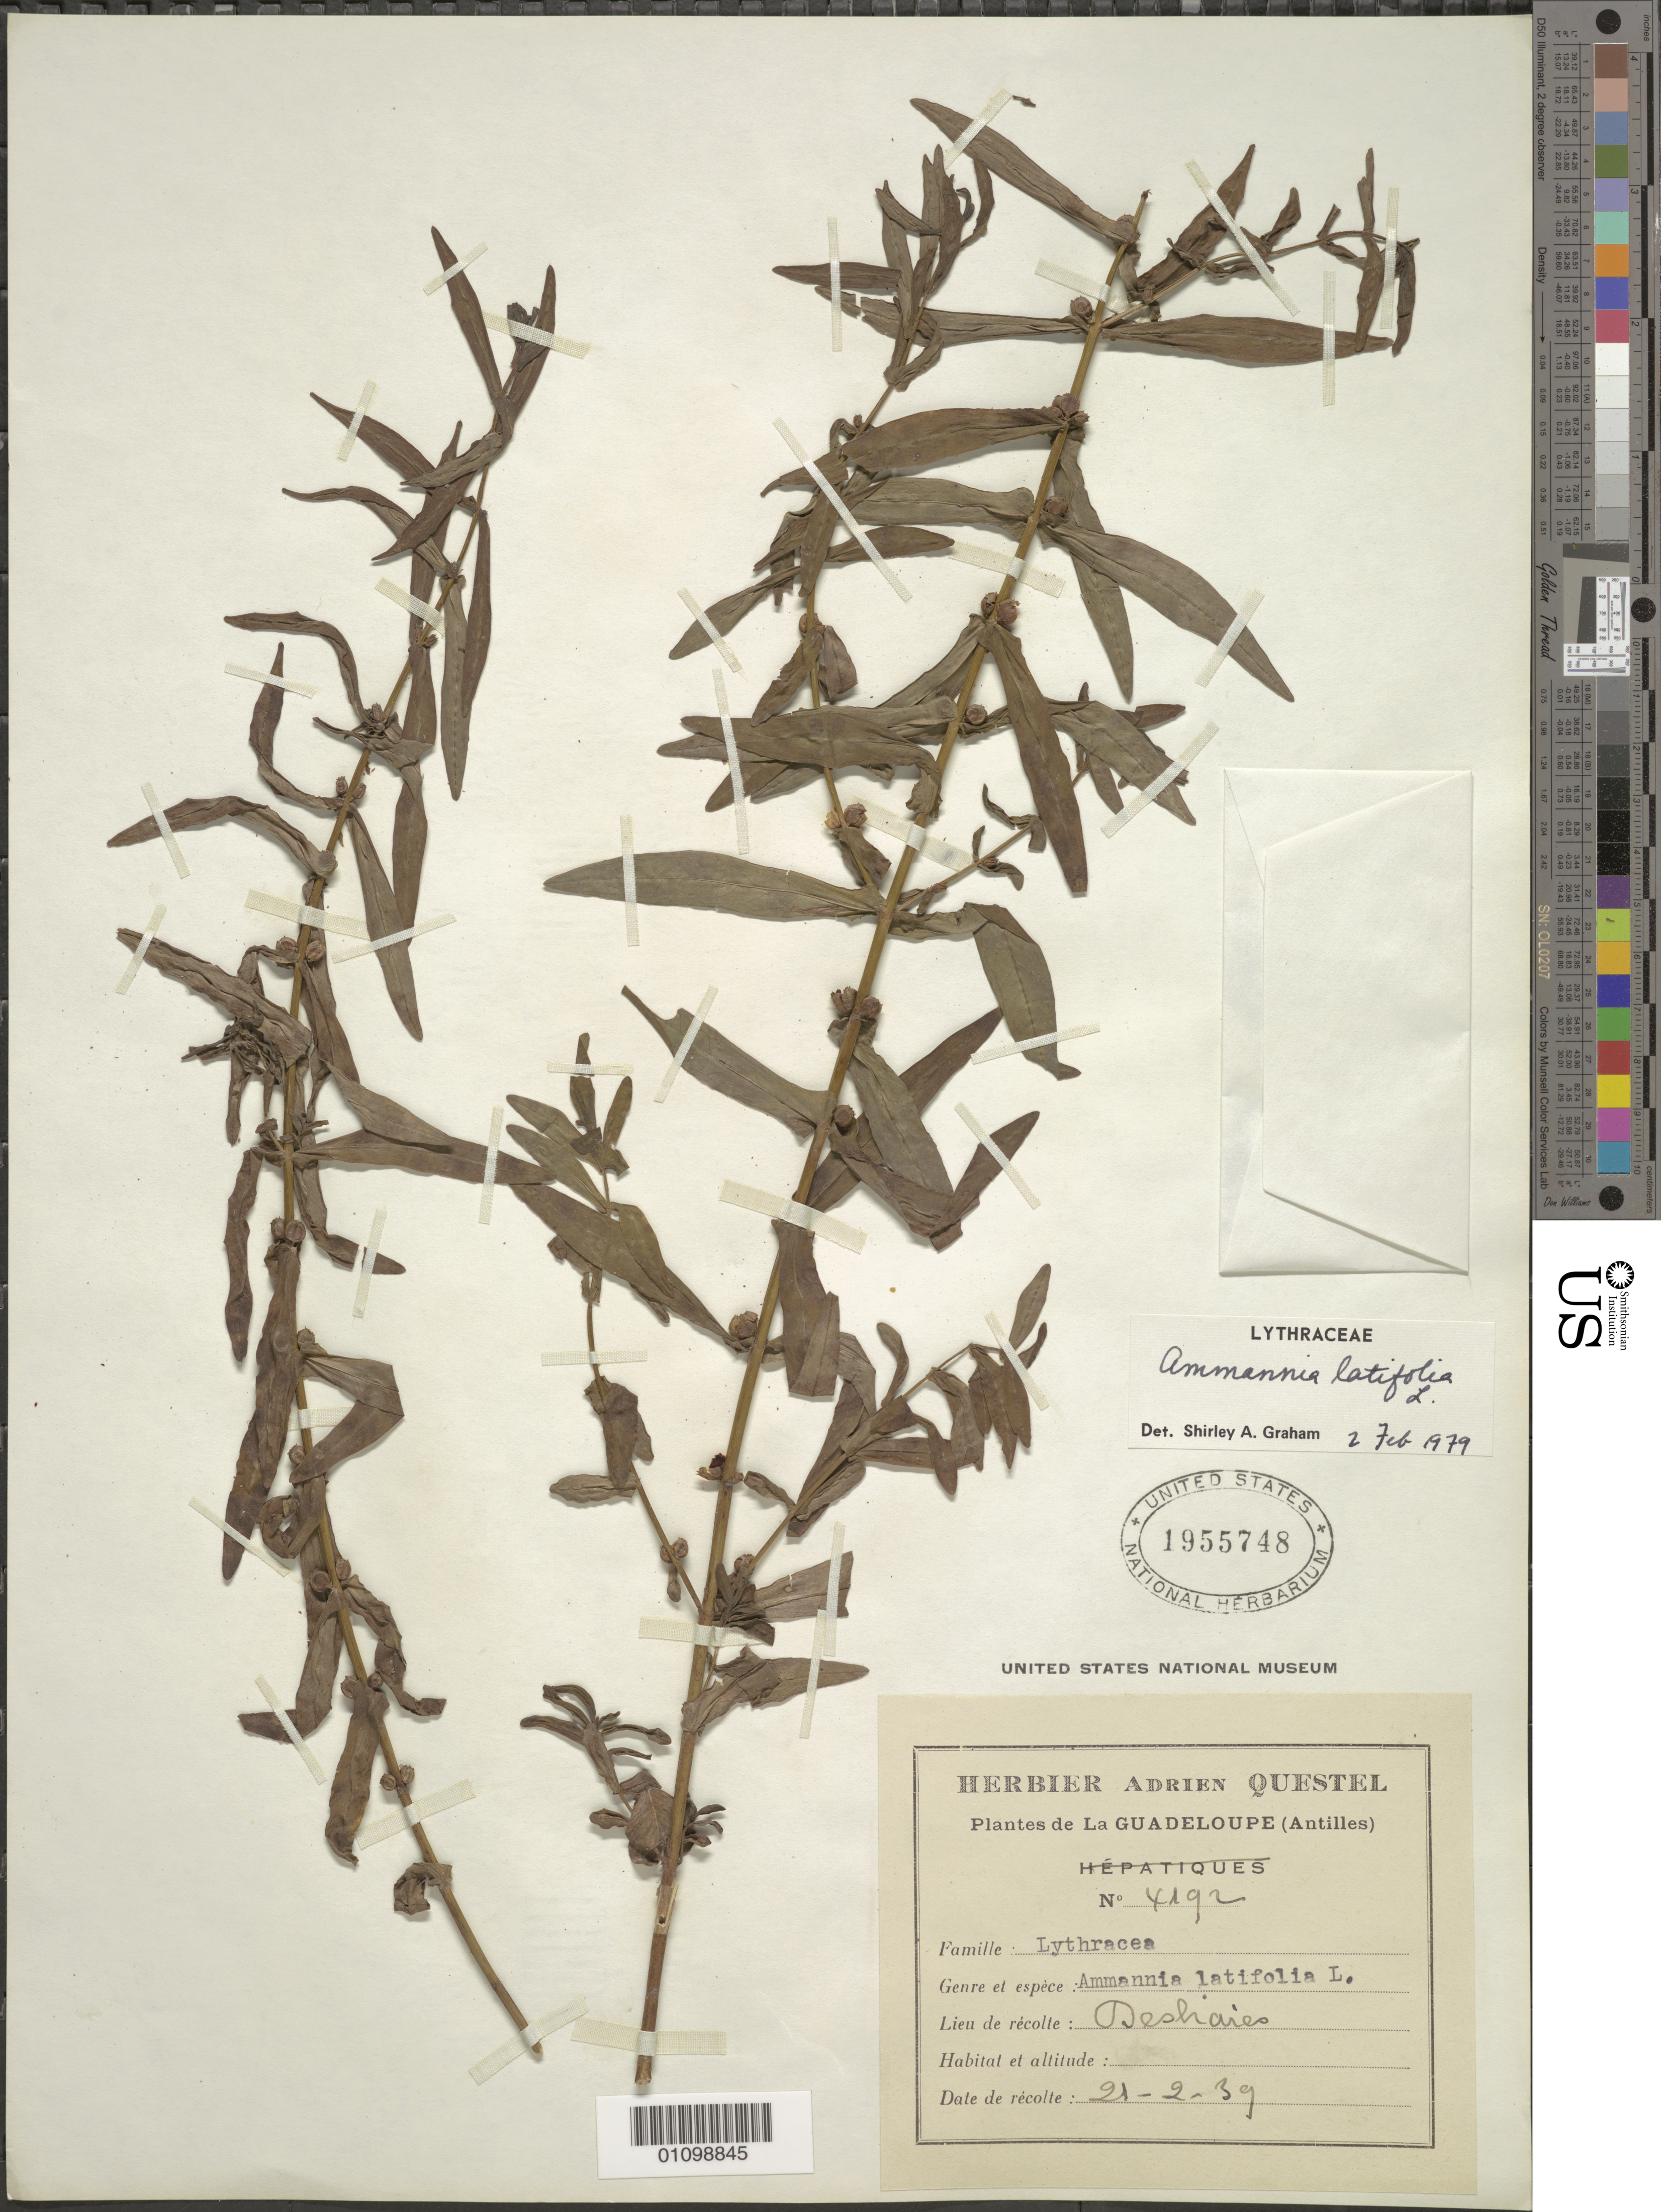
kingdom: Plantae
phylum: Tracheophyta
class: Magnoliopsida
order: Myrtales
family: Lythraceae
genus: Ammannia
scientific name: Ammannia latifolia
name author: L.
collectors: A. Questel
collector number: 4192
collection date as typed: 21 Feb 1939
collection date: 1939-02-21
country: Guadeloupe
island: Basse Terre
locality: Deshaies.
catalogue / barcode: US 1955748